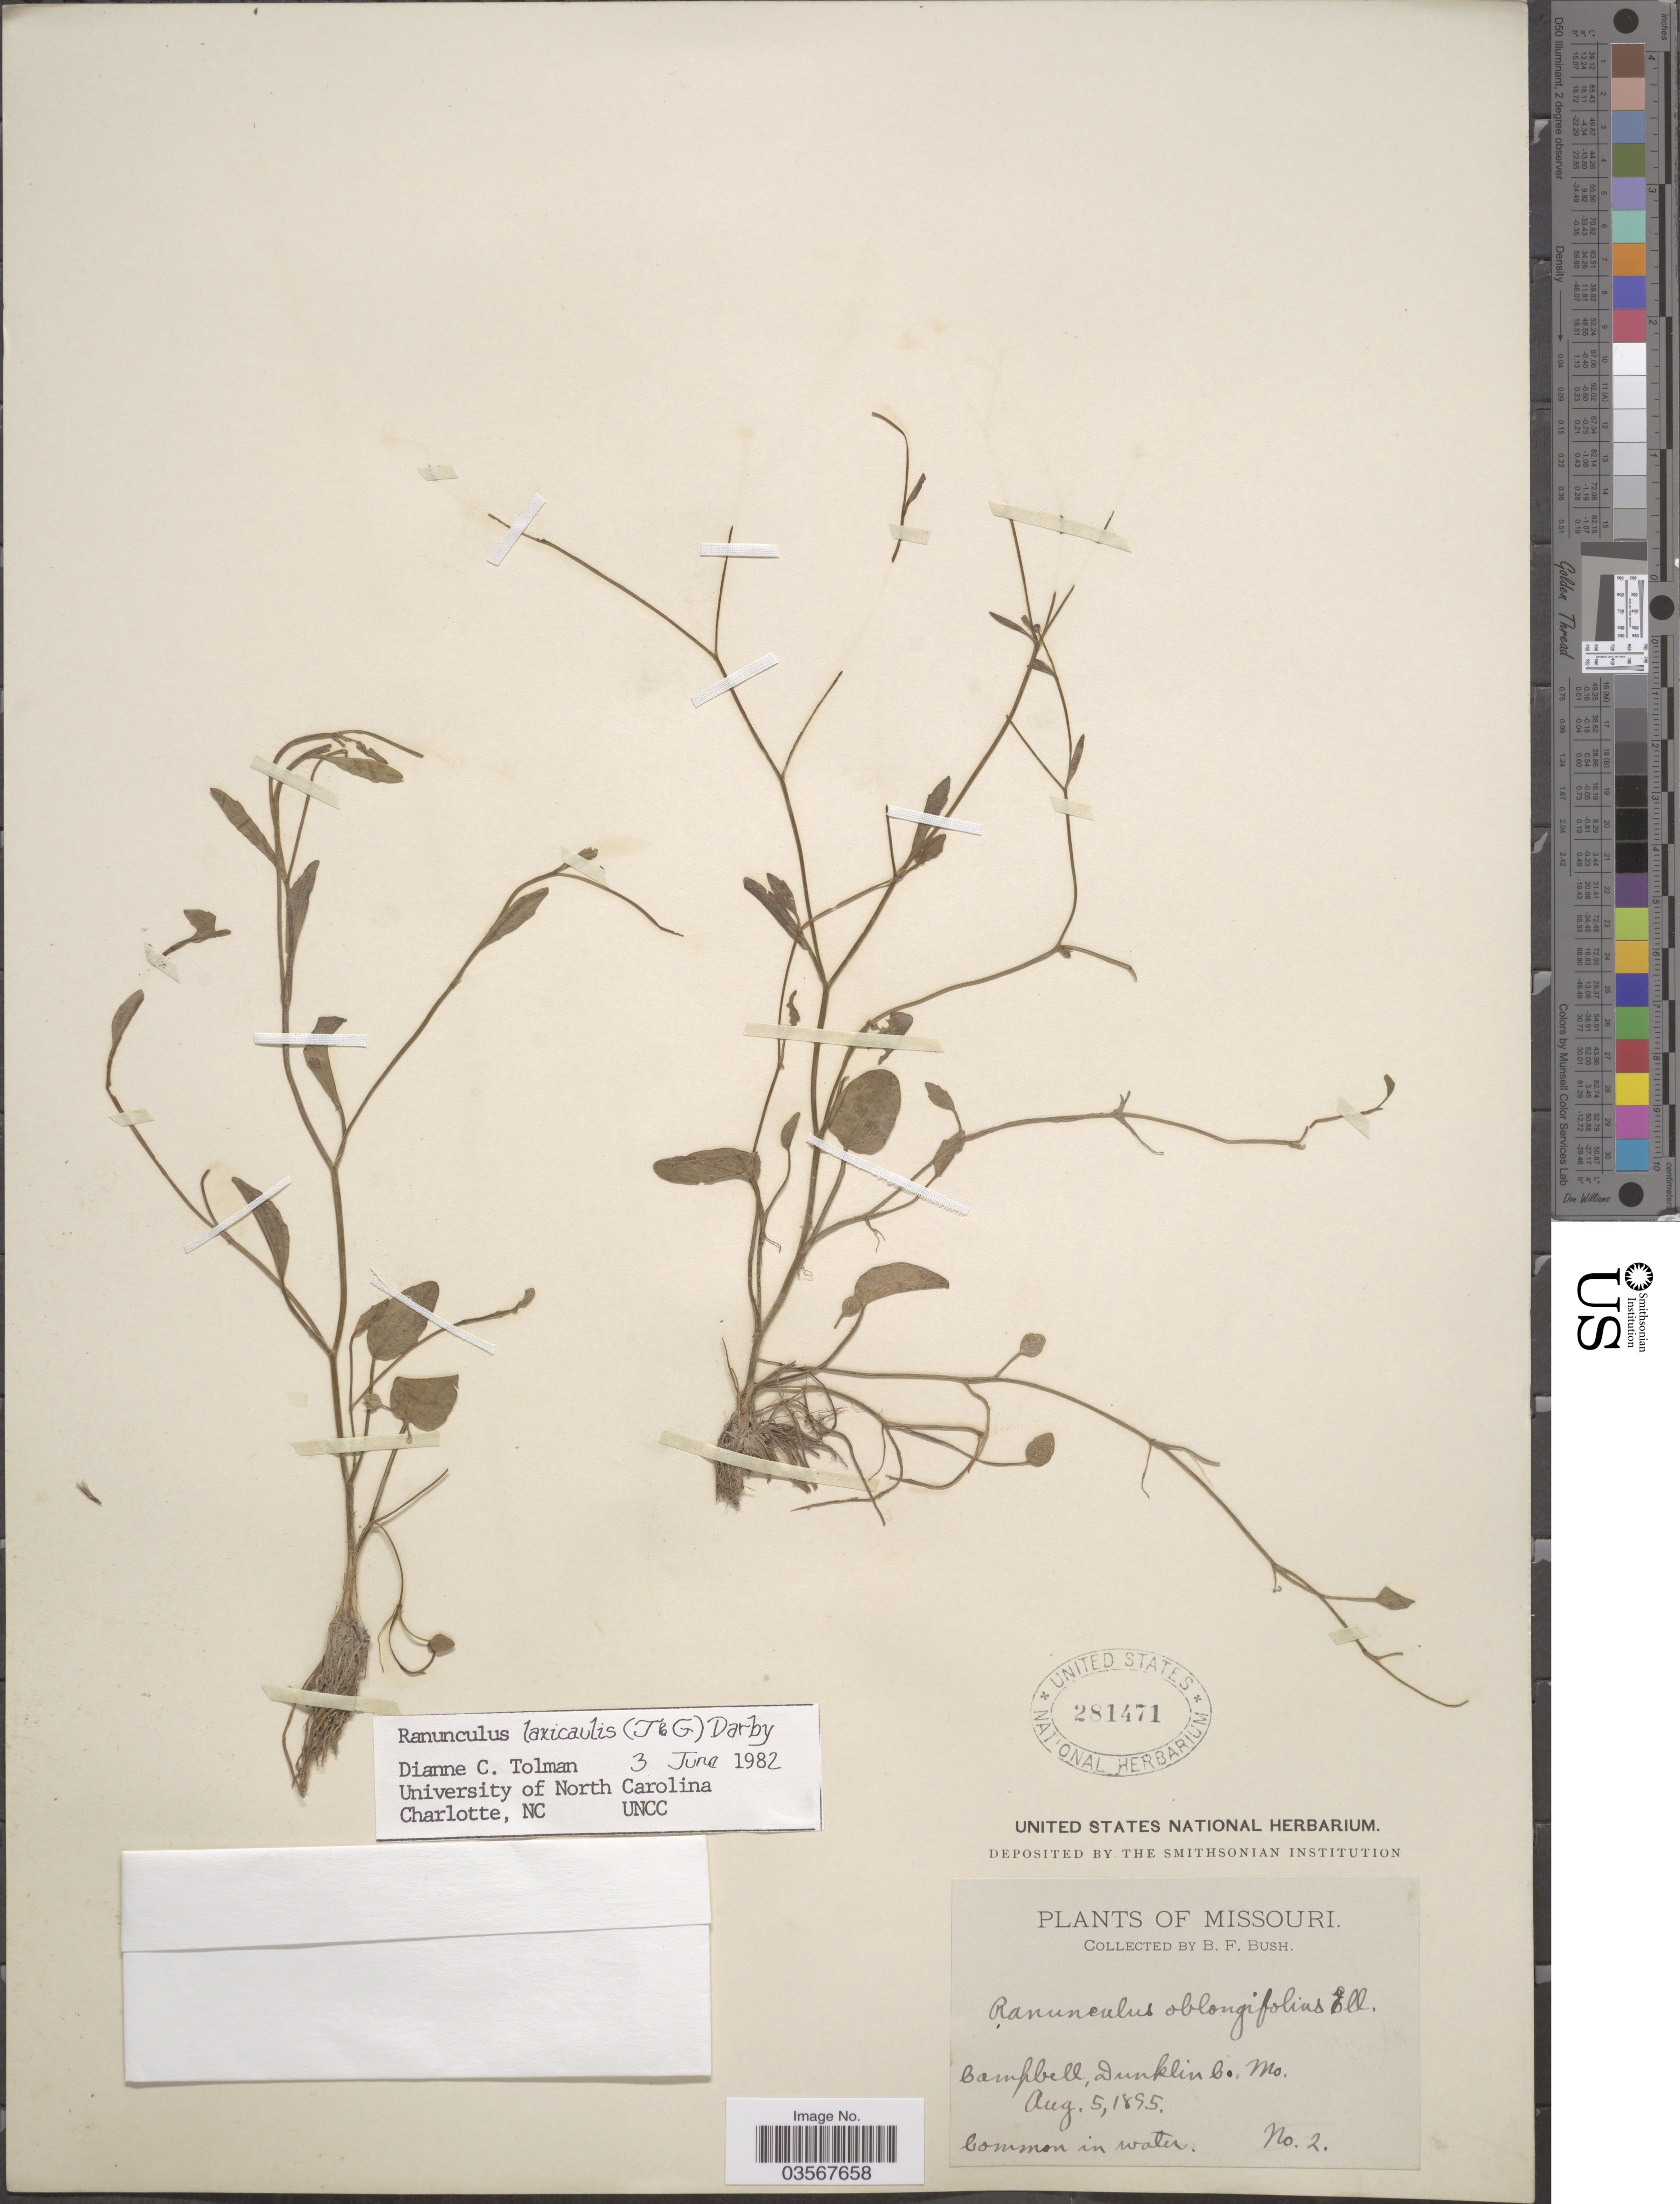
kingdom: Plantae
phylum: Tracheophyta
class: Magnoliopsida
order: Ranunculales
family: Ranunculaceae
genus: Ranunculus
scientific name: Ranunculus laxicaulis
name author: (Torr. & A. Gray) Darby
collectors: B. F. Bush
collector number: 2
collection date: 1895-08-05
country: United States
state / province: Missouri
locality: Campbell, Dunklin Co.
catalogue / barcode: US 281471